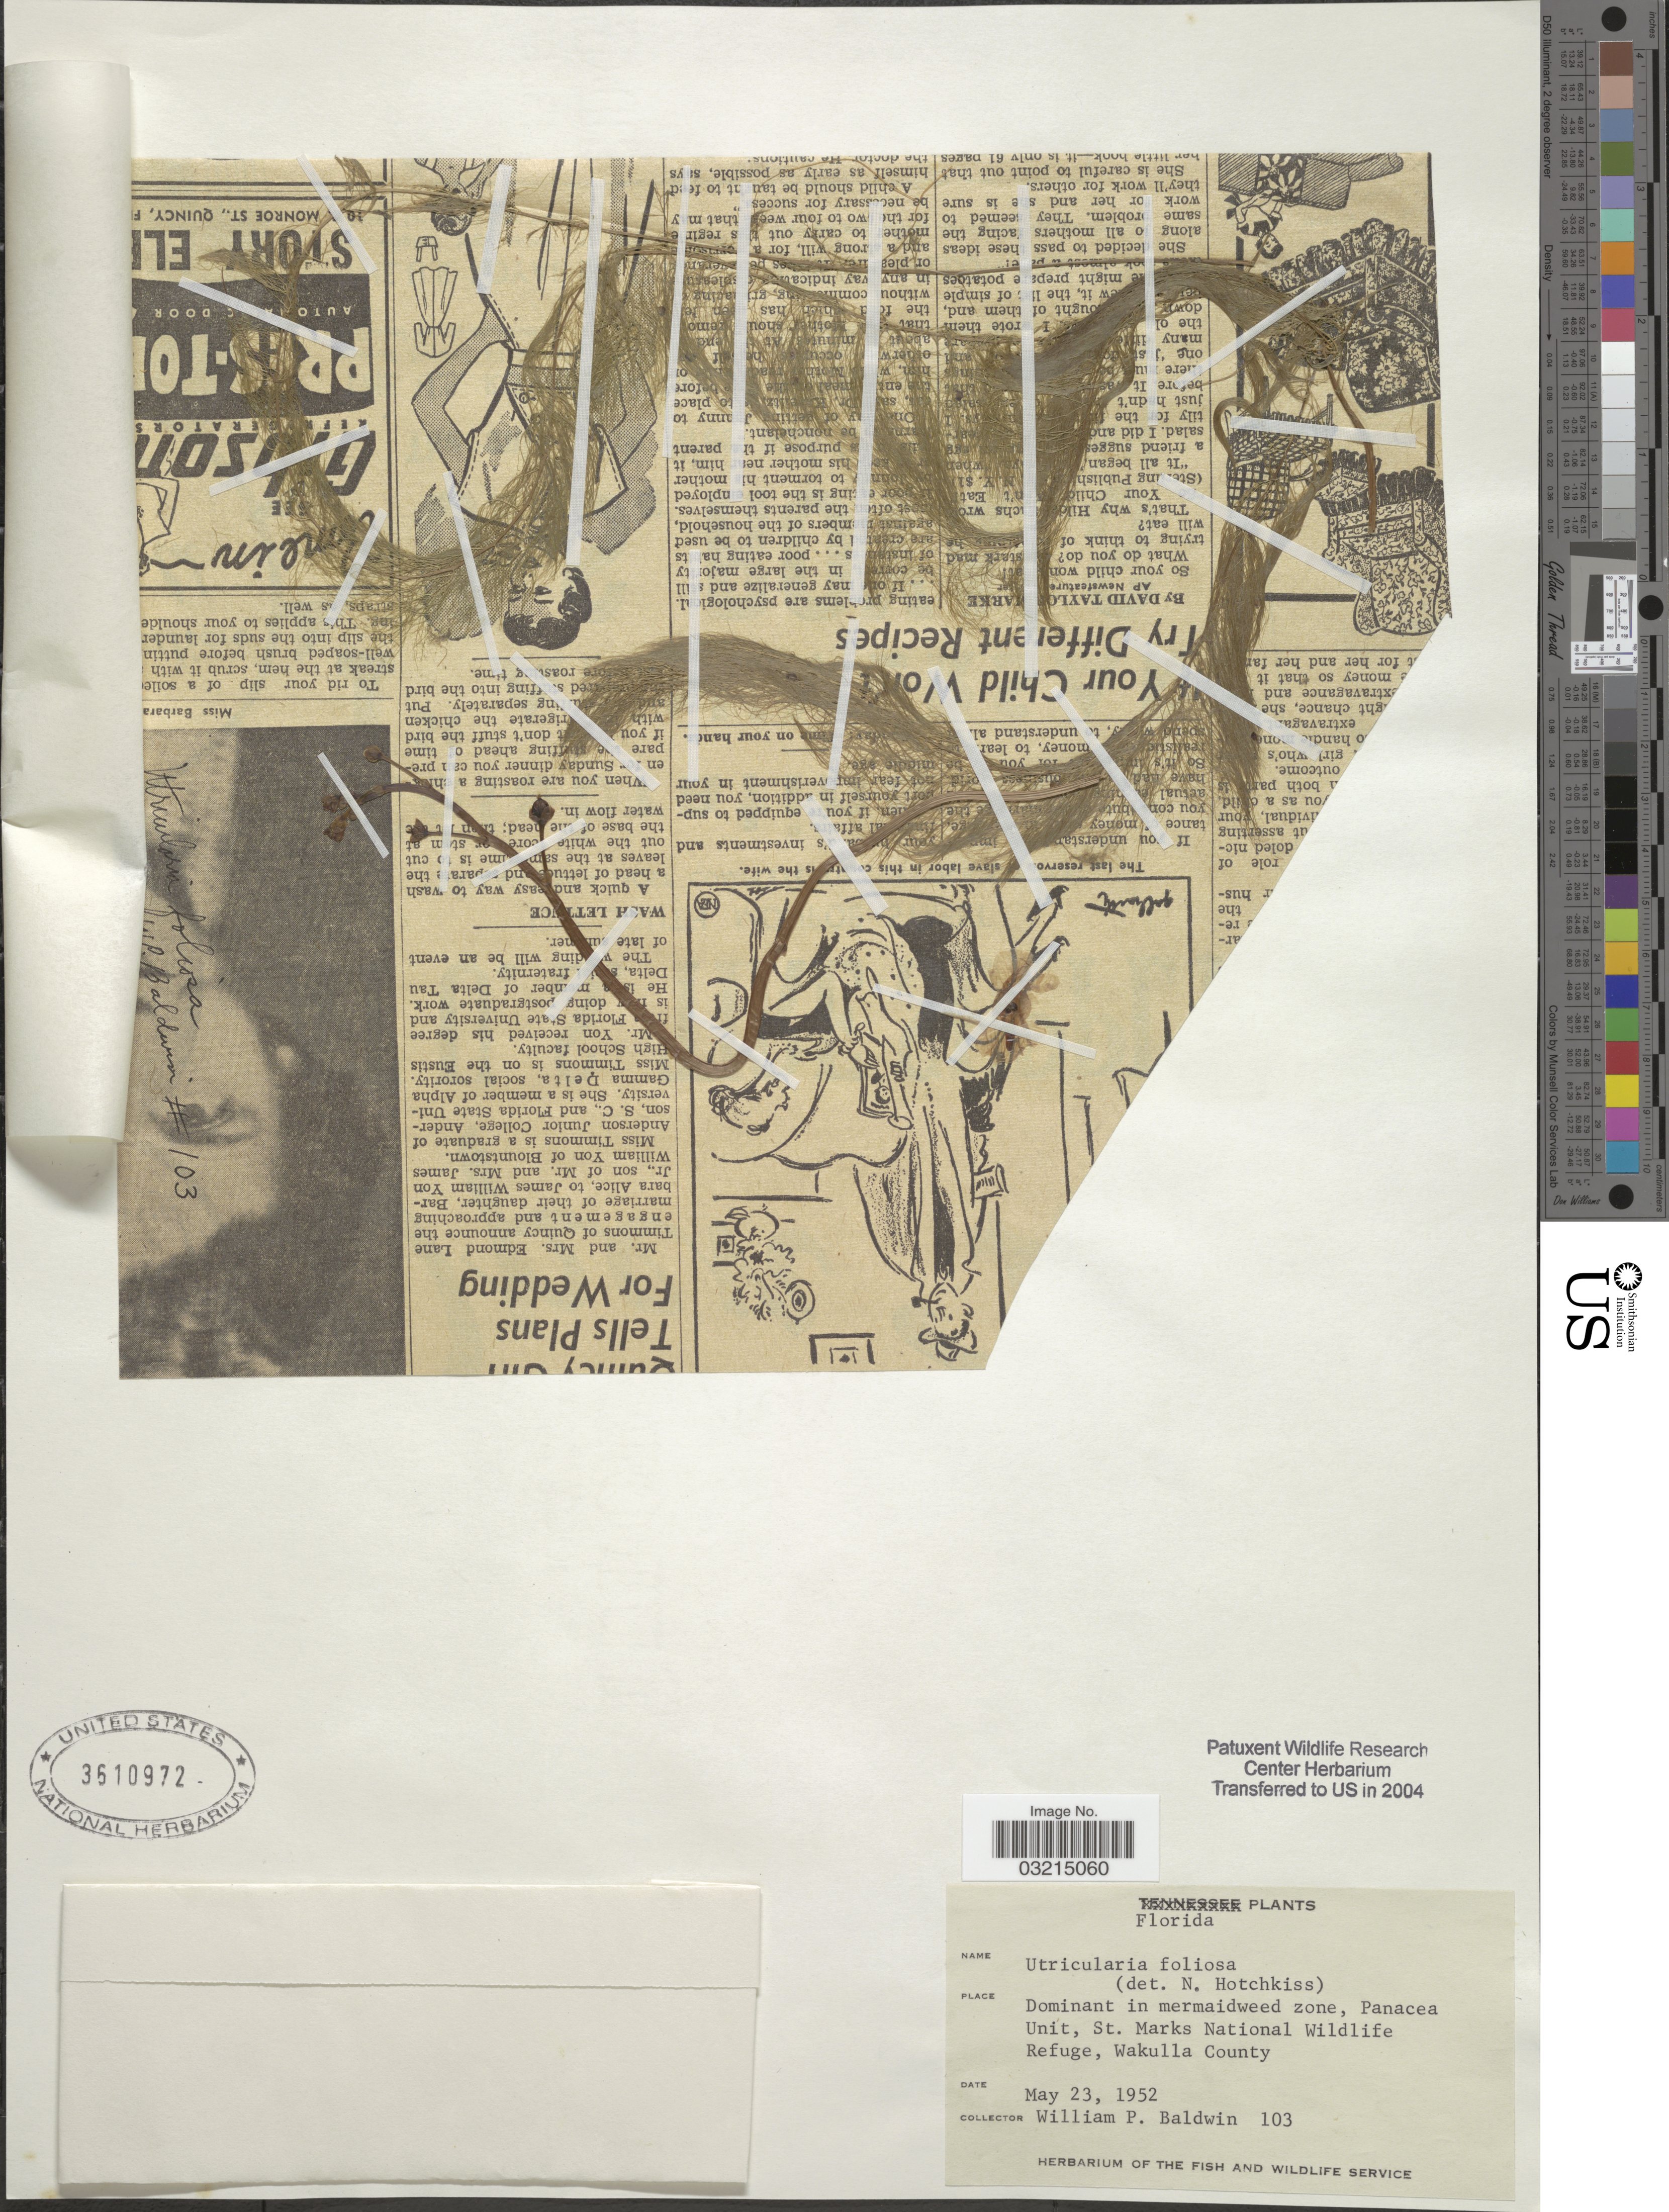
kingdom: Plantae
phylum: Tracheophyta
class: Magnoliopsida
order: Lamiales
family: Lentibulariaceae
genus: Utricularia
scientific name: Utricularia foliosa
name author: L.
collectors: W. Baldwin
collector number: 103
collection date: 1952-05-23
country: United States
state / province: Florida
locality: Mermaidweed zone, Panacea Unit, St. Marks National Wildlife Refuge, Wakulla County.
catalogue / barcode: US 3610972